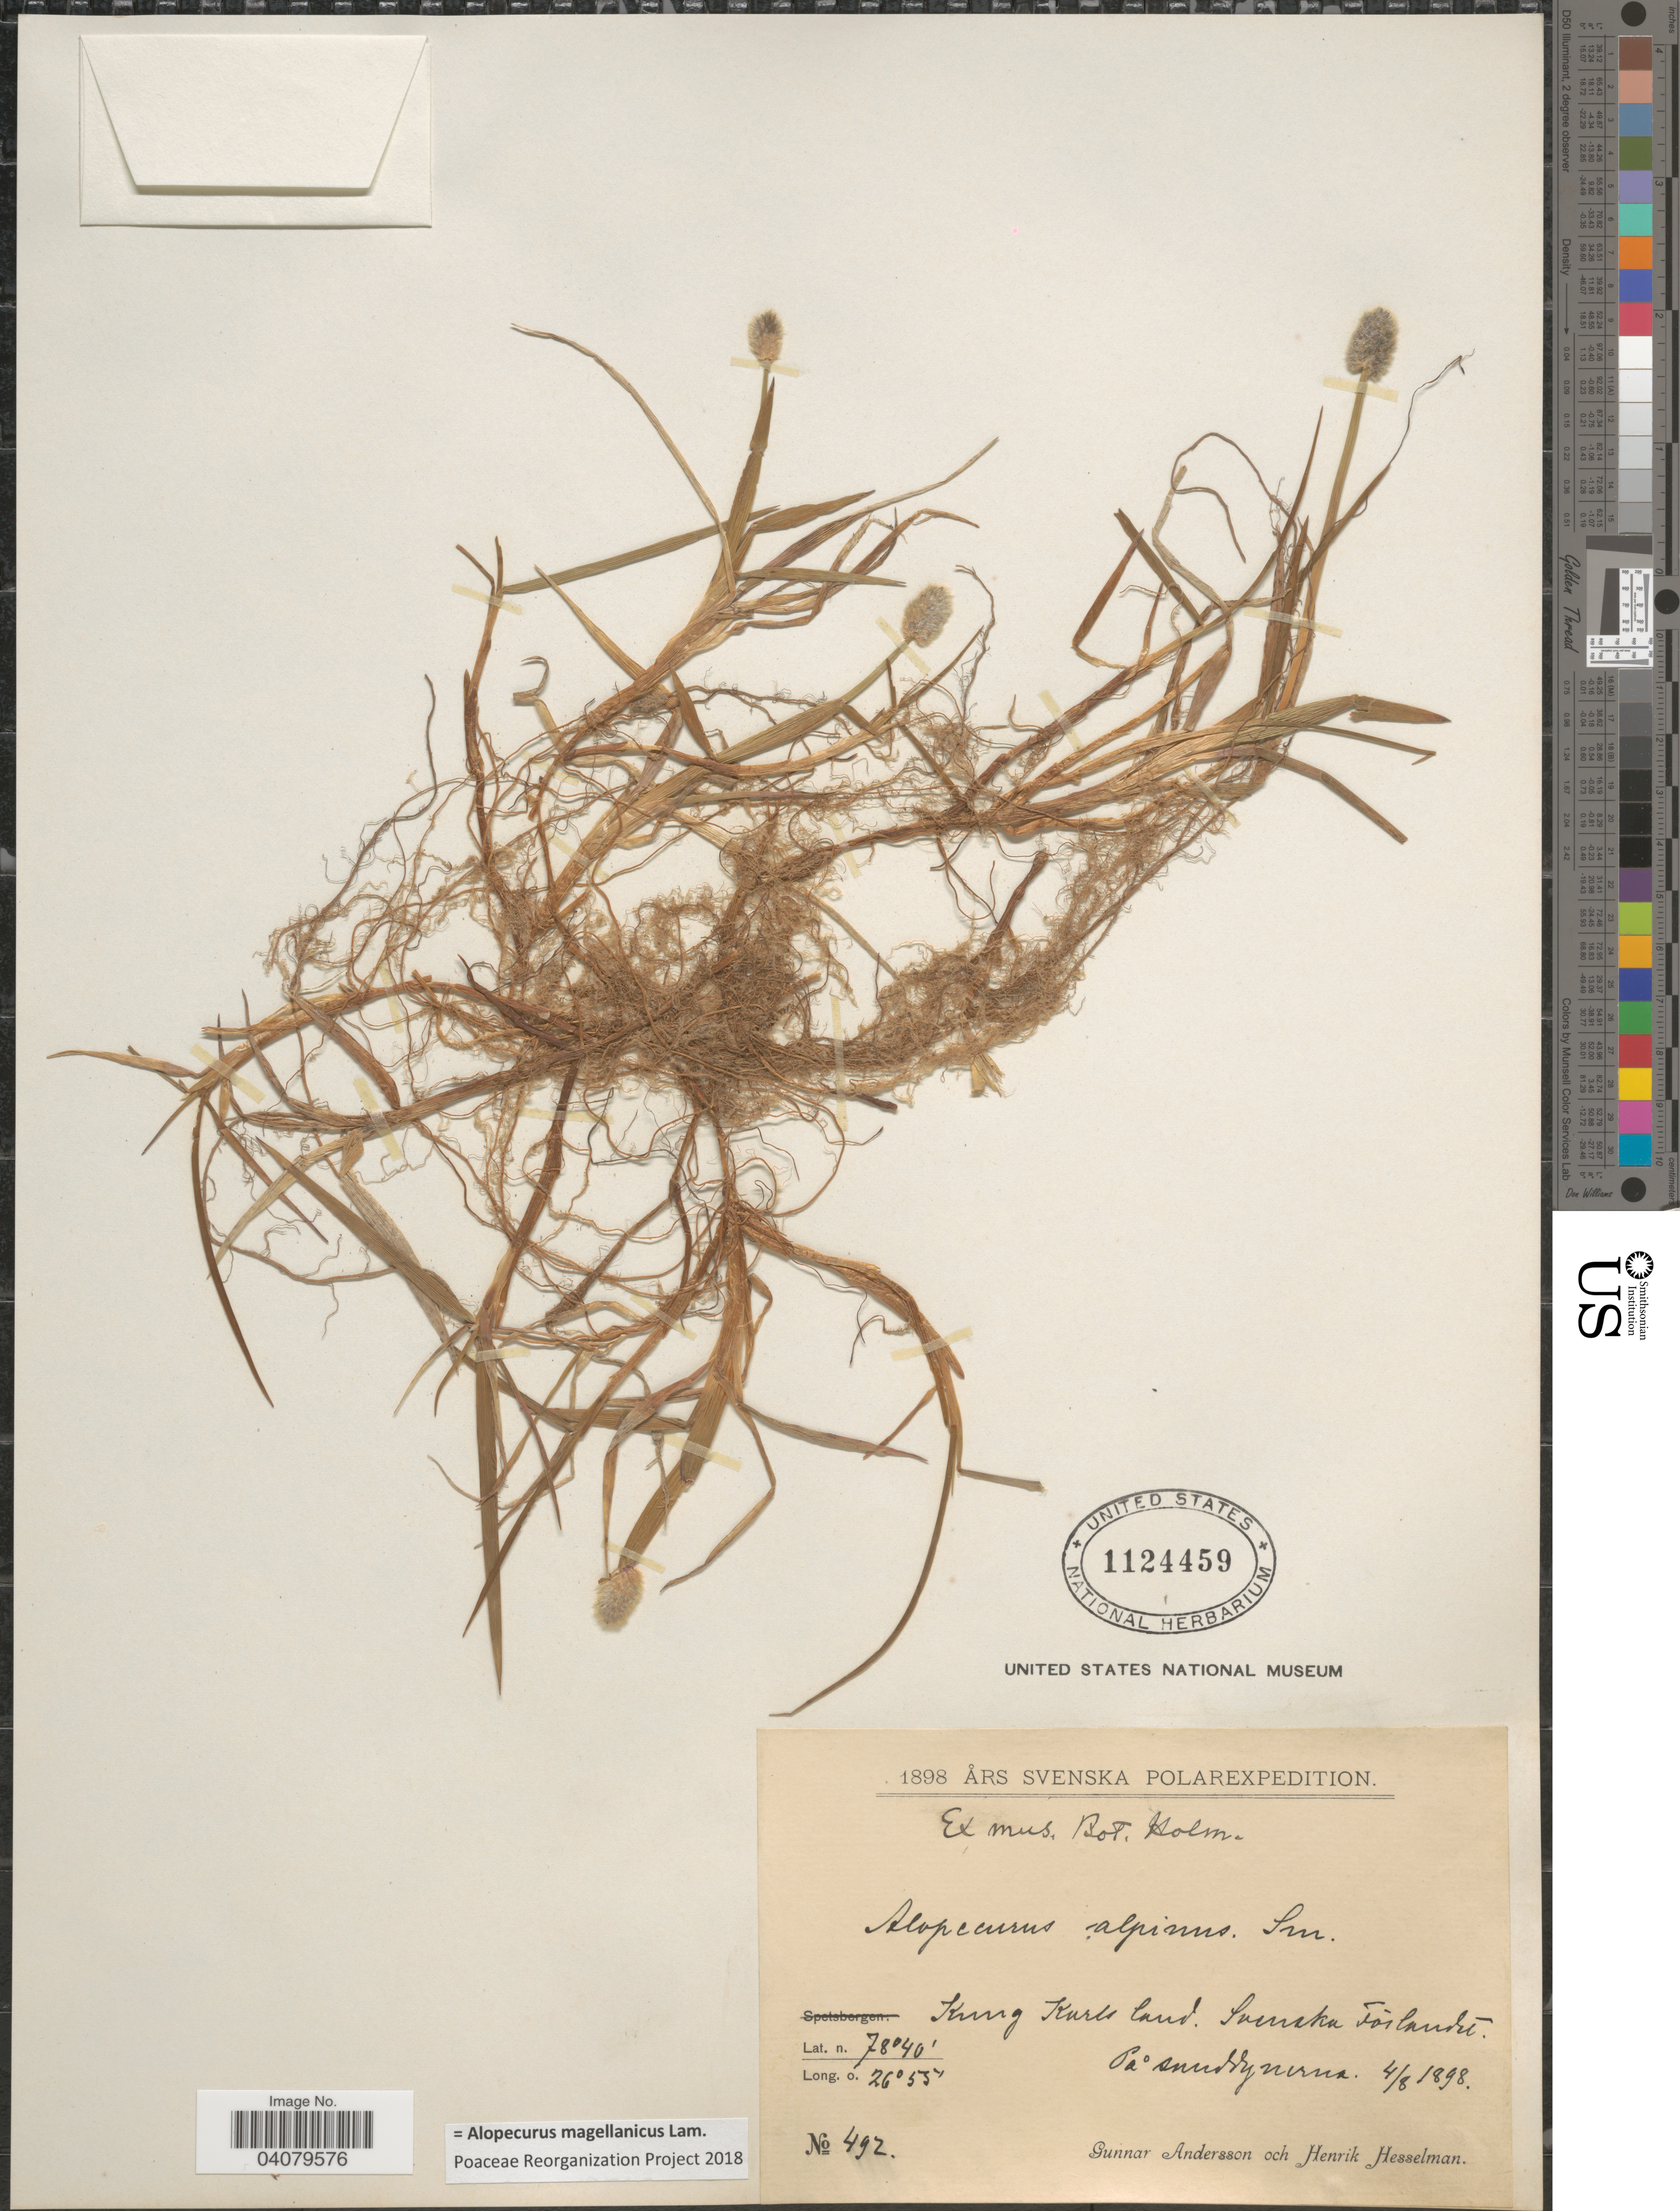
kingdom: Plantae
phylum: Tracheophyta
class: Liliopsida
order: Poales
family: Poaceae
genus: Alopecurus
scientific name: Alopecurus magellanicus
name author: Lam.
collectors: C. Andersson & H. Hesselman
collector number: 492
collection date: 1898-08-04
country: Norway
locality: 1898 Års Svenska Polarexpedition. Kong Karls land. Svenska Fóilande På sunddyneuna.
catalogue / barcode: US 1124459